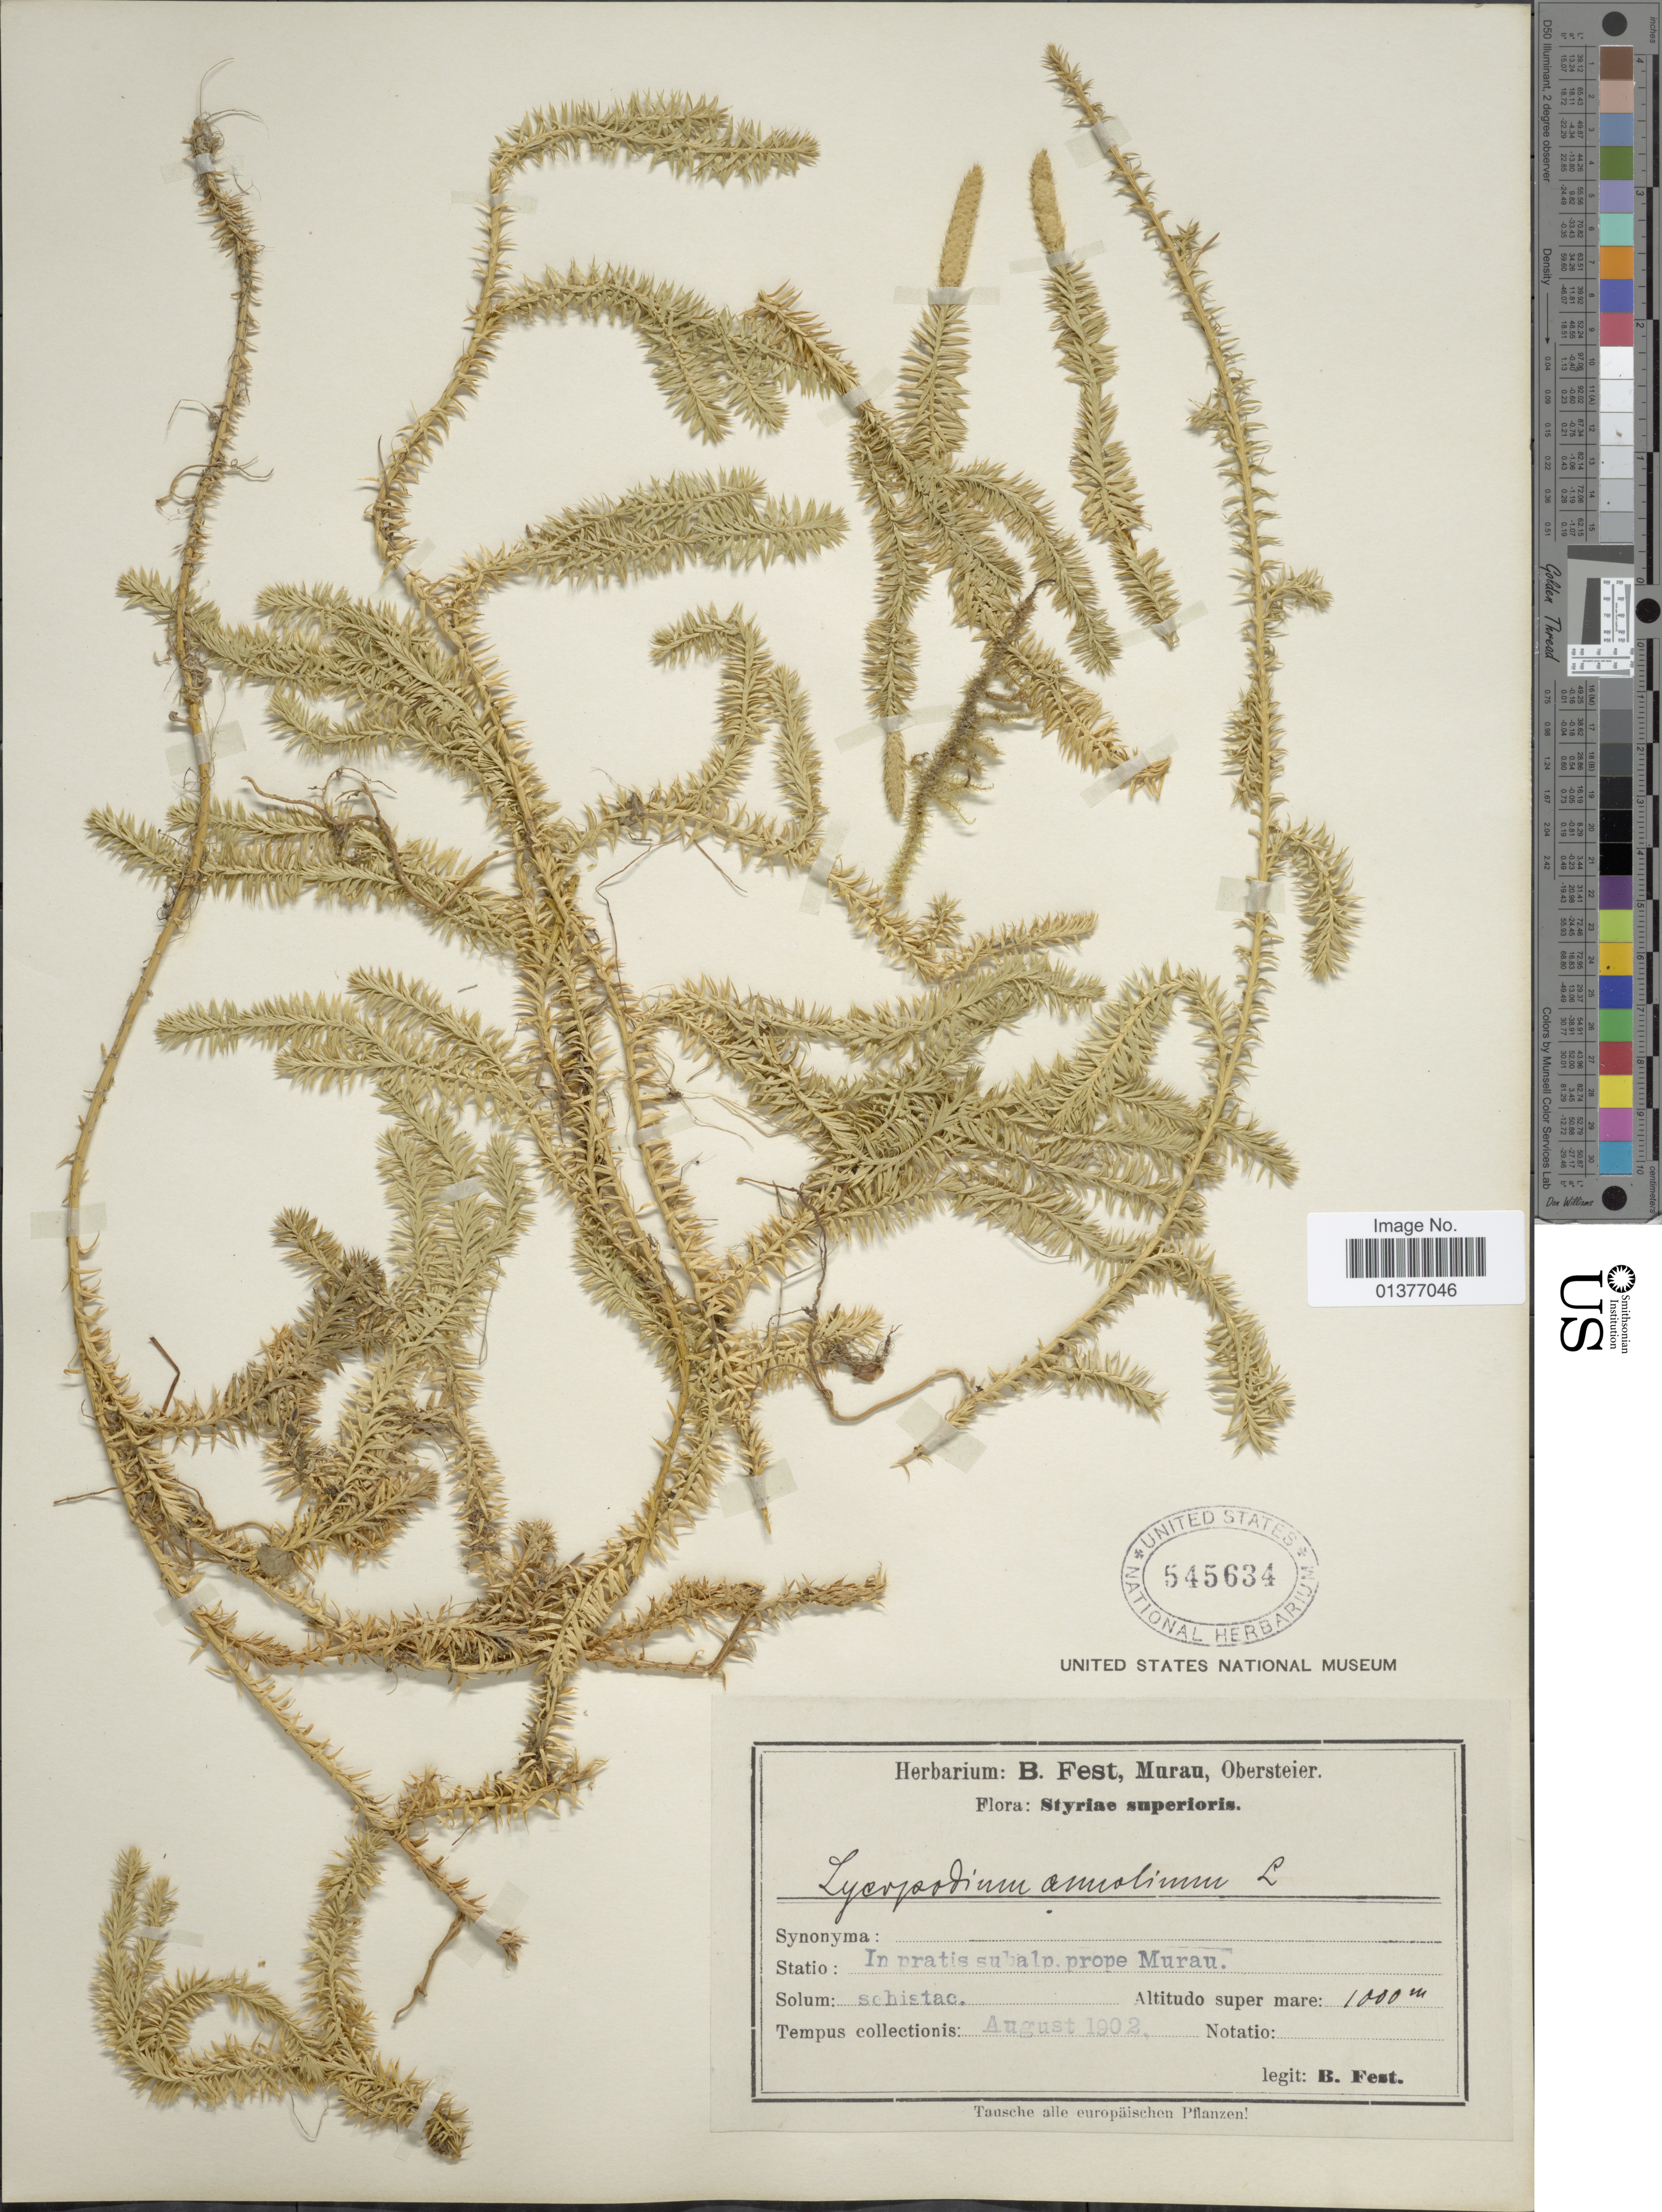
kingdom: Plantae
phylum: Tracheophyta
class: Lycopodiopsida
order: Lycopodiales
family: Lycopodiaceae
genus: Spinulum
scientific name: Spinulum annotinum subsp. annotinum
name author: (L.) A. Haines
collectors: B. Fest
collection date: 1902-08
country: Austria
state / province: Steiermark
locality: In pratis subalp prope Murau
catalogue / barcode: US 545634